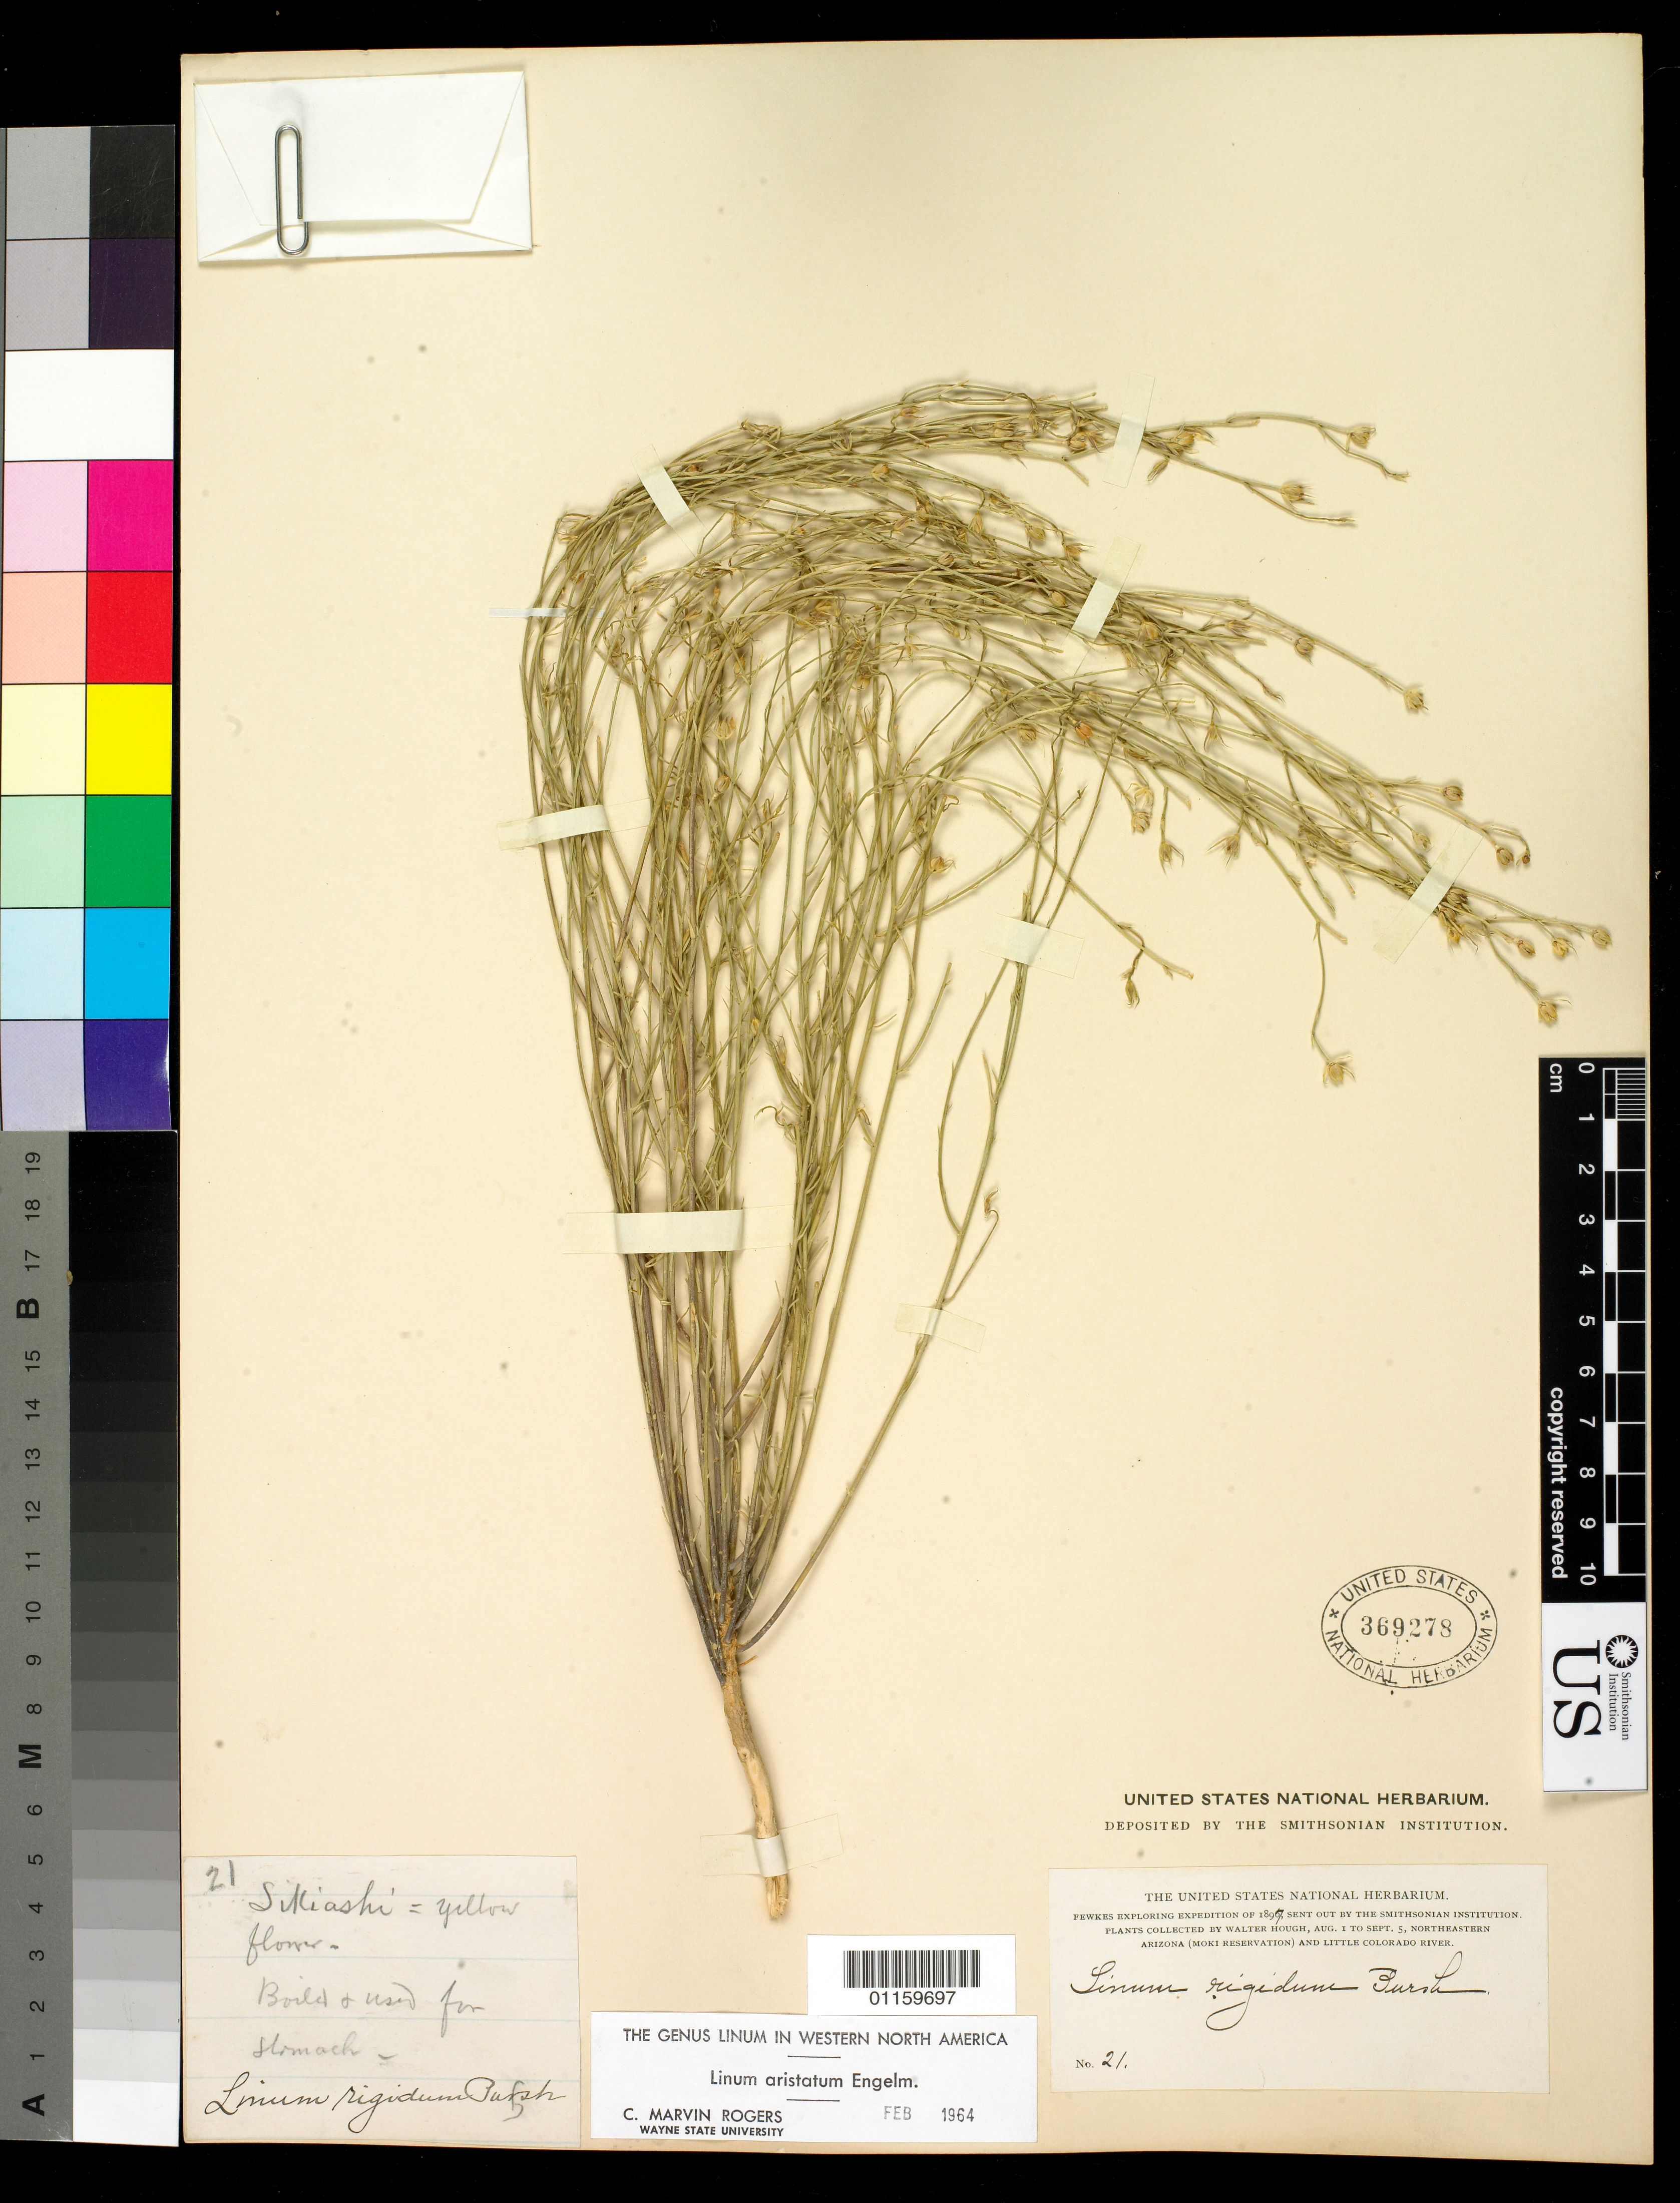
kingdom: Plantae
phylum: Tracheophyta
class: Magnoliopsida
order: Malpighiales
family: Linaceae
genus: Linum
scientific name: Linum aristatum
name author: Engelm.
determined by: Rogers, C. M.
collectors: W. Hough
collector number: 21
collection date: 1897-08-01/1897-09-05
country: United States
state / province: Arizona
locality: Northeastern Arizona (Moki Reservation) and Little Colorado River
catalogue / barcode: US 369278